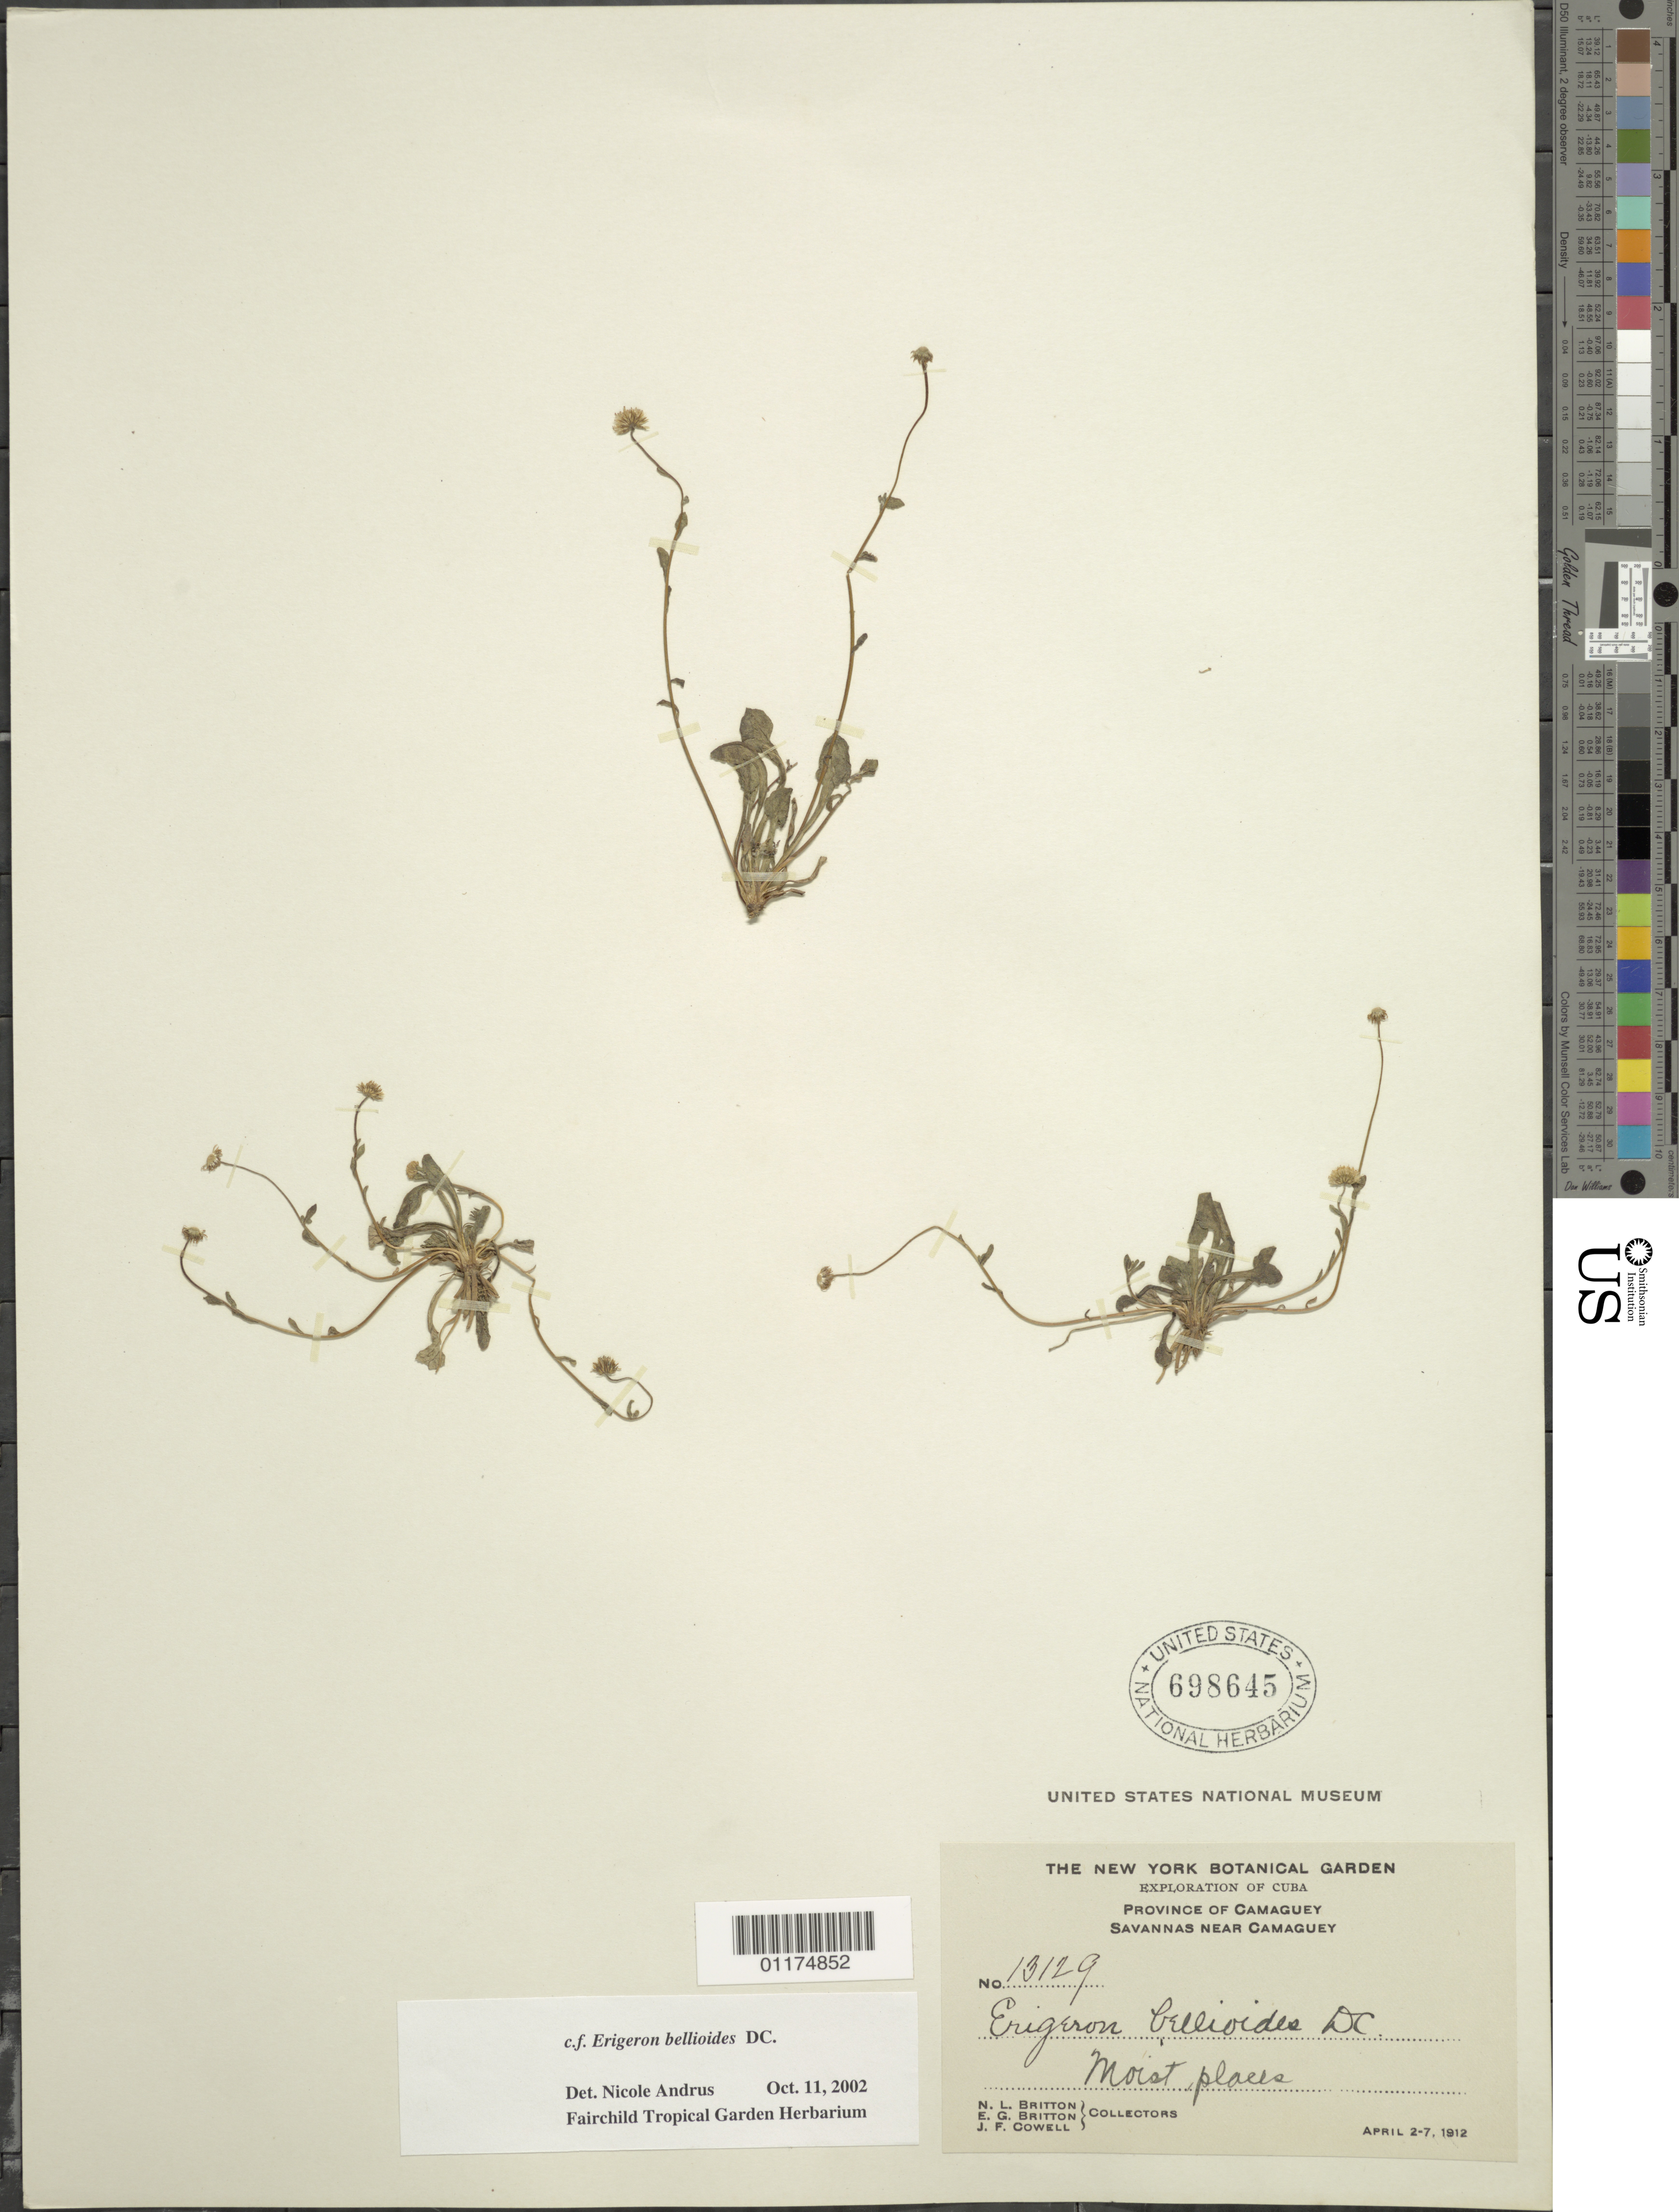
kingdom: Plantae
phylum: Tracheophyta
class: Magnoliopsida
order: Asterales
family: Asteraceae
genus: Erigeron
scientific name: Erigeron bellioides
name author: DC.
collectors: N. Britton, E. G. Britton & J. F. Cowell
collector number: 13129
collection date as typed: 02 Apr 1912 to 07 Apr 1912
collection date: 1912-04-02/1912-04-07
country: Cuba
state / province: Camagüey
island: Cuba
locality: Savanna near Camaguey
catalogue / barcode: US 698645